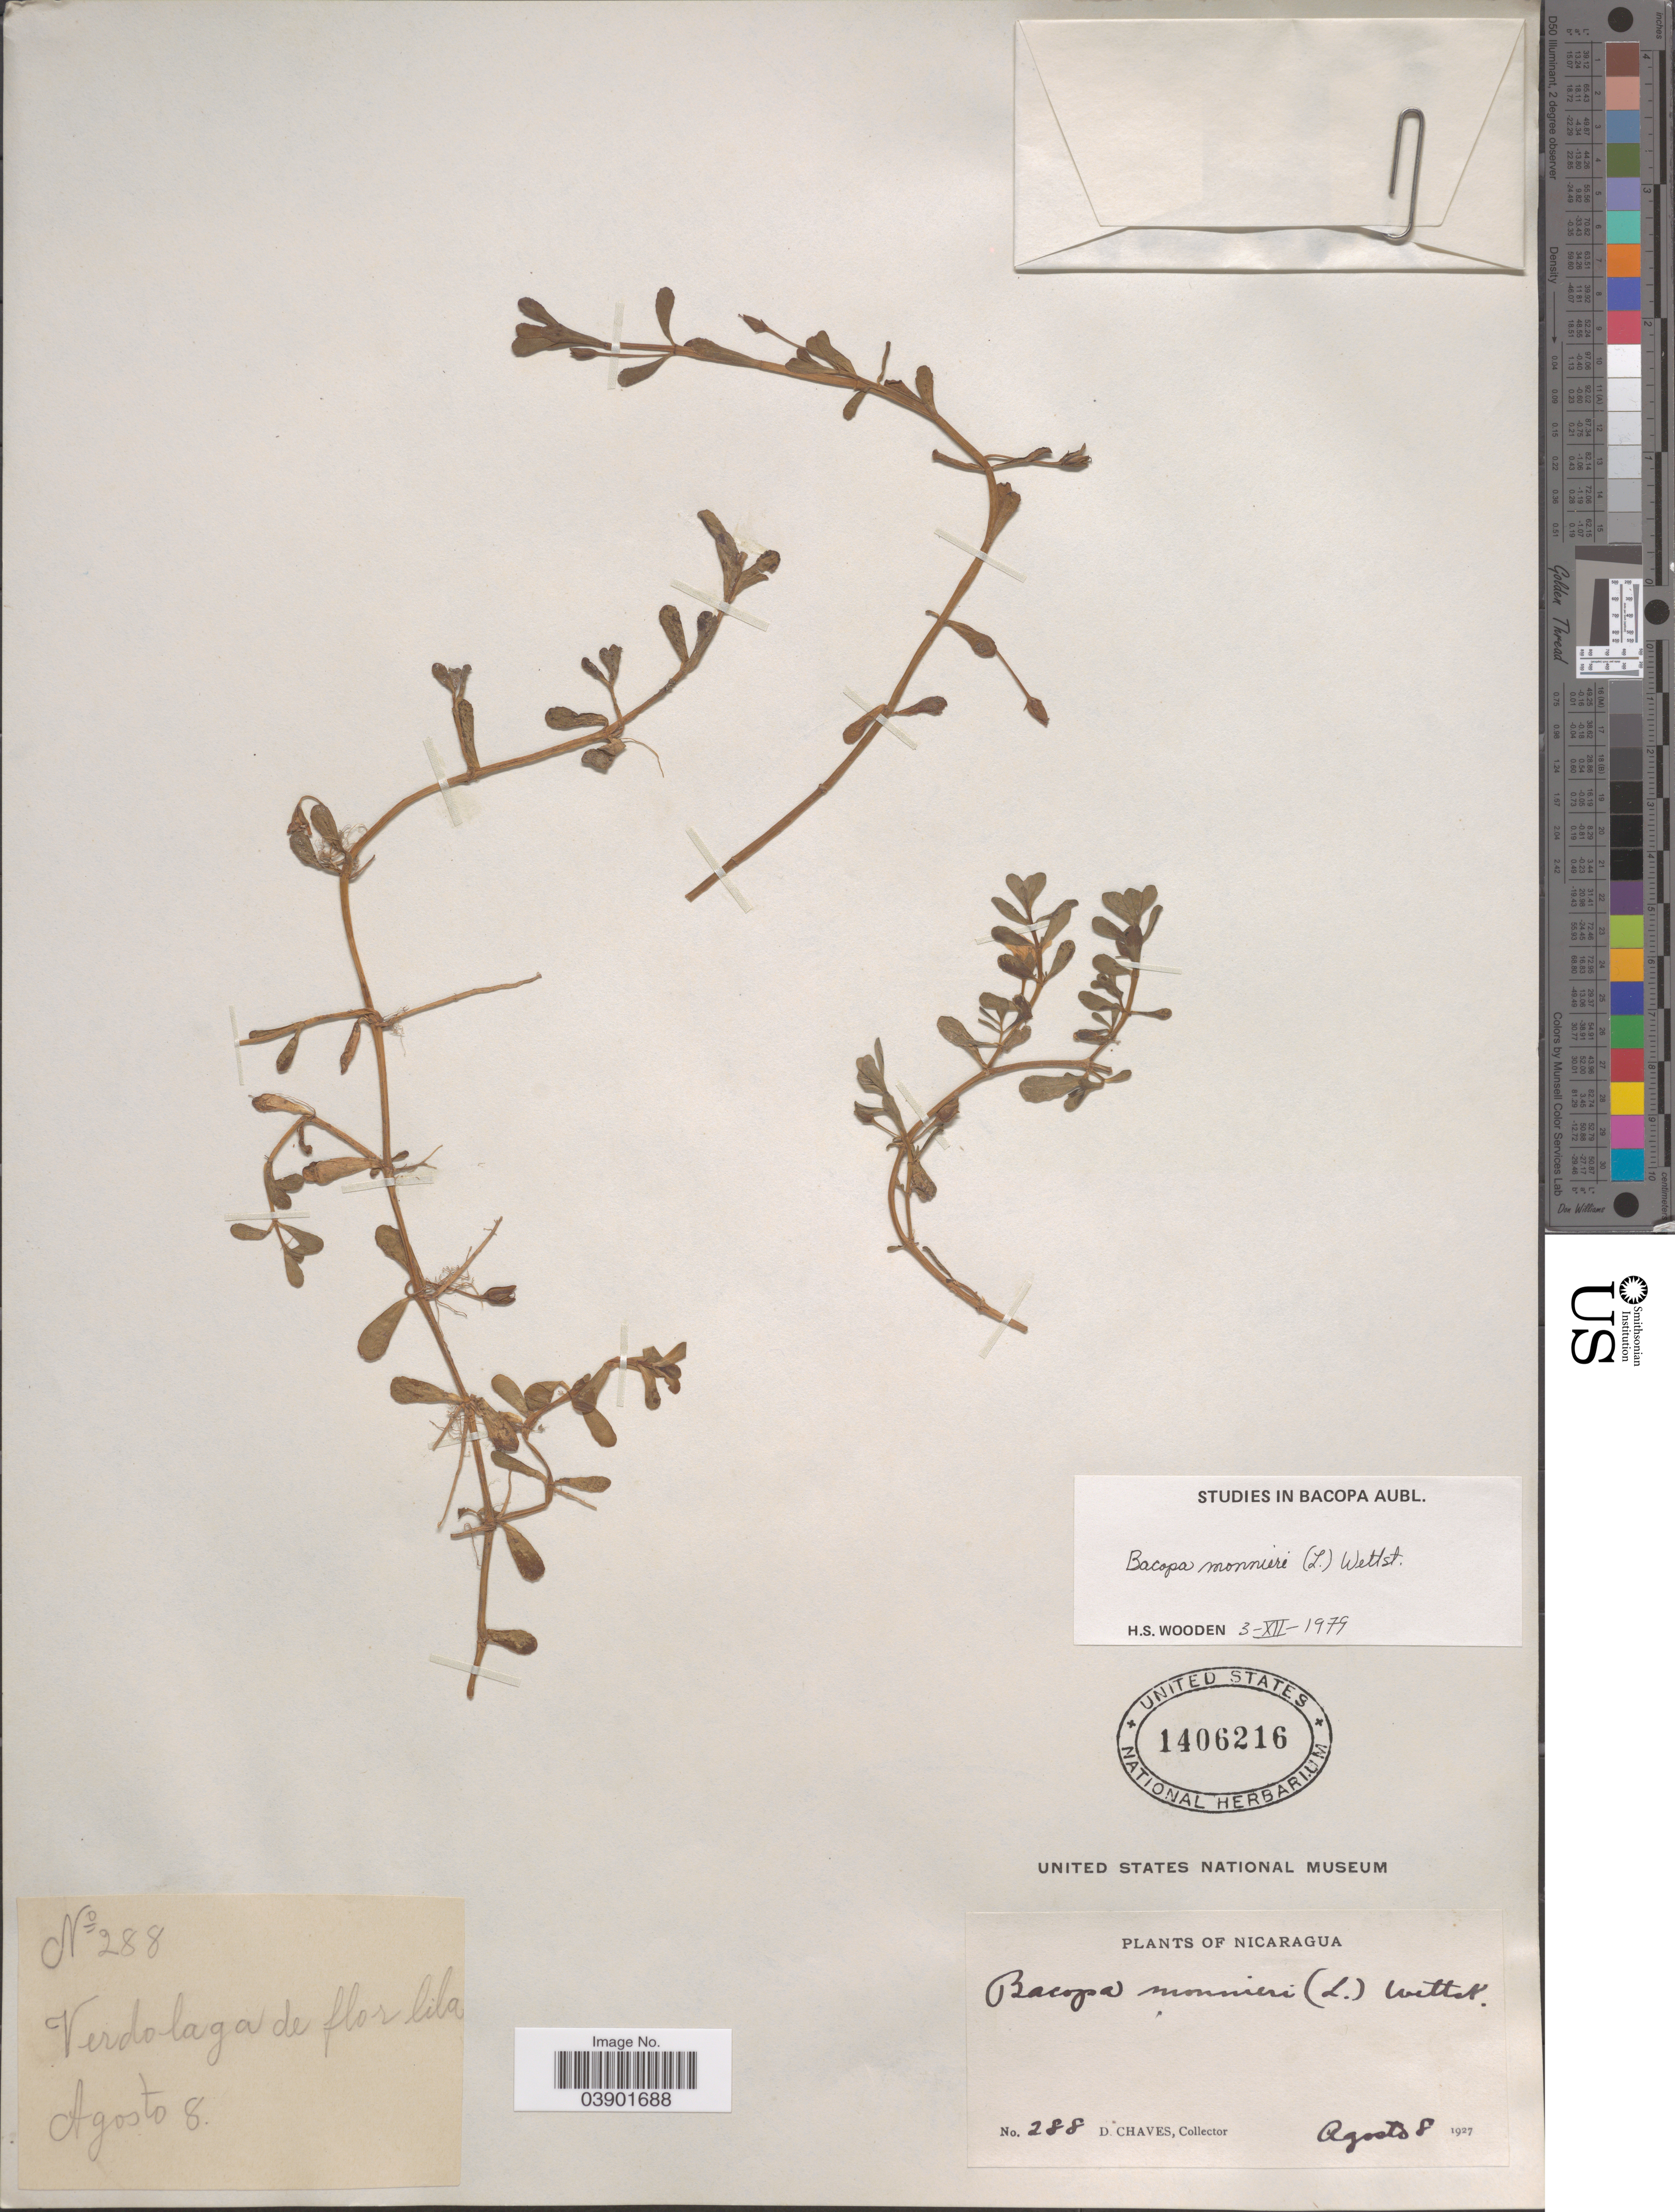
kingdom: Plantae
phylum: Tracheophyta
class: Magnoliopsida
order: Lamiales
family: Plantaginaceae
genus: Bacopa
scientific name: Bacopa monnieri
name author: (L.) Pennell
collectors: D. Chaves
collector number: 288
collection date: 1927-08-08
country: Nicaragua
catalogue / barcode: US 1406216